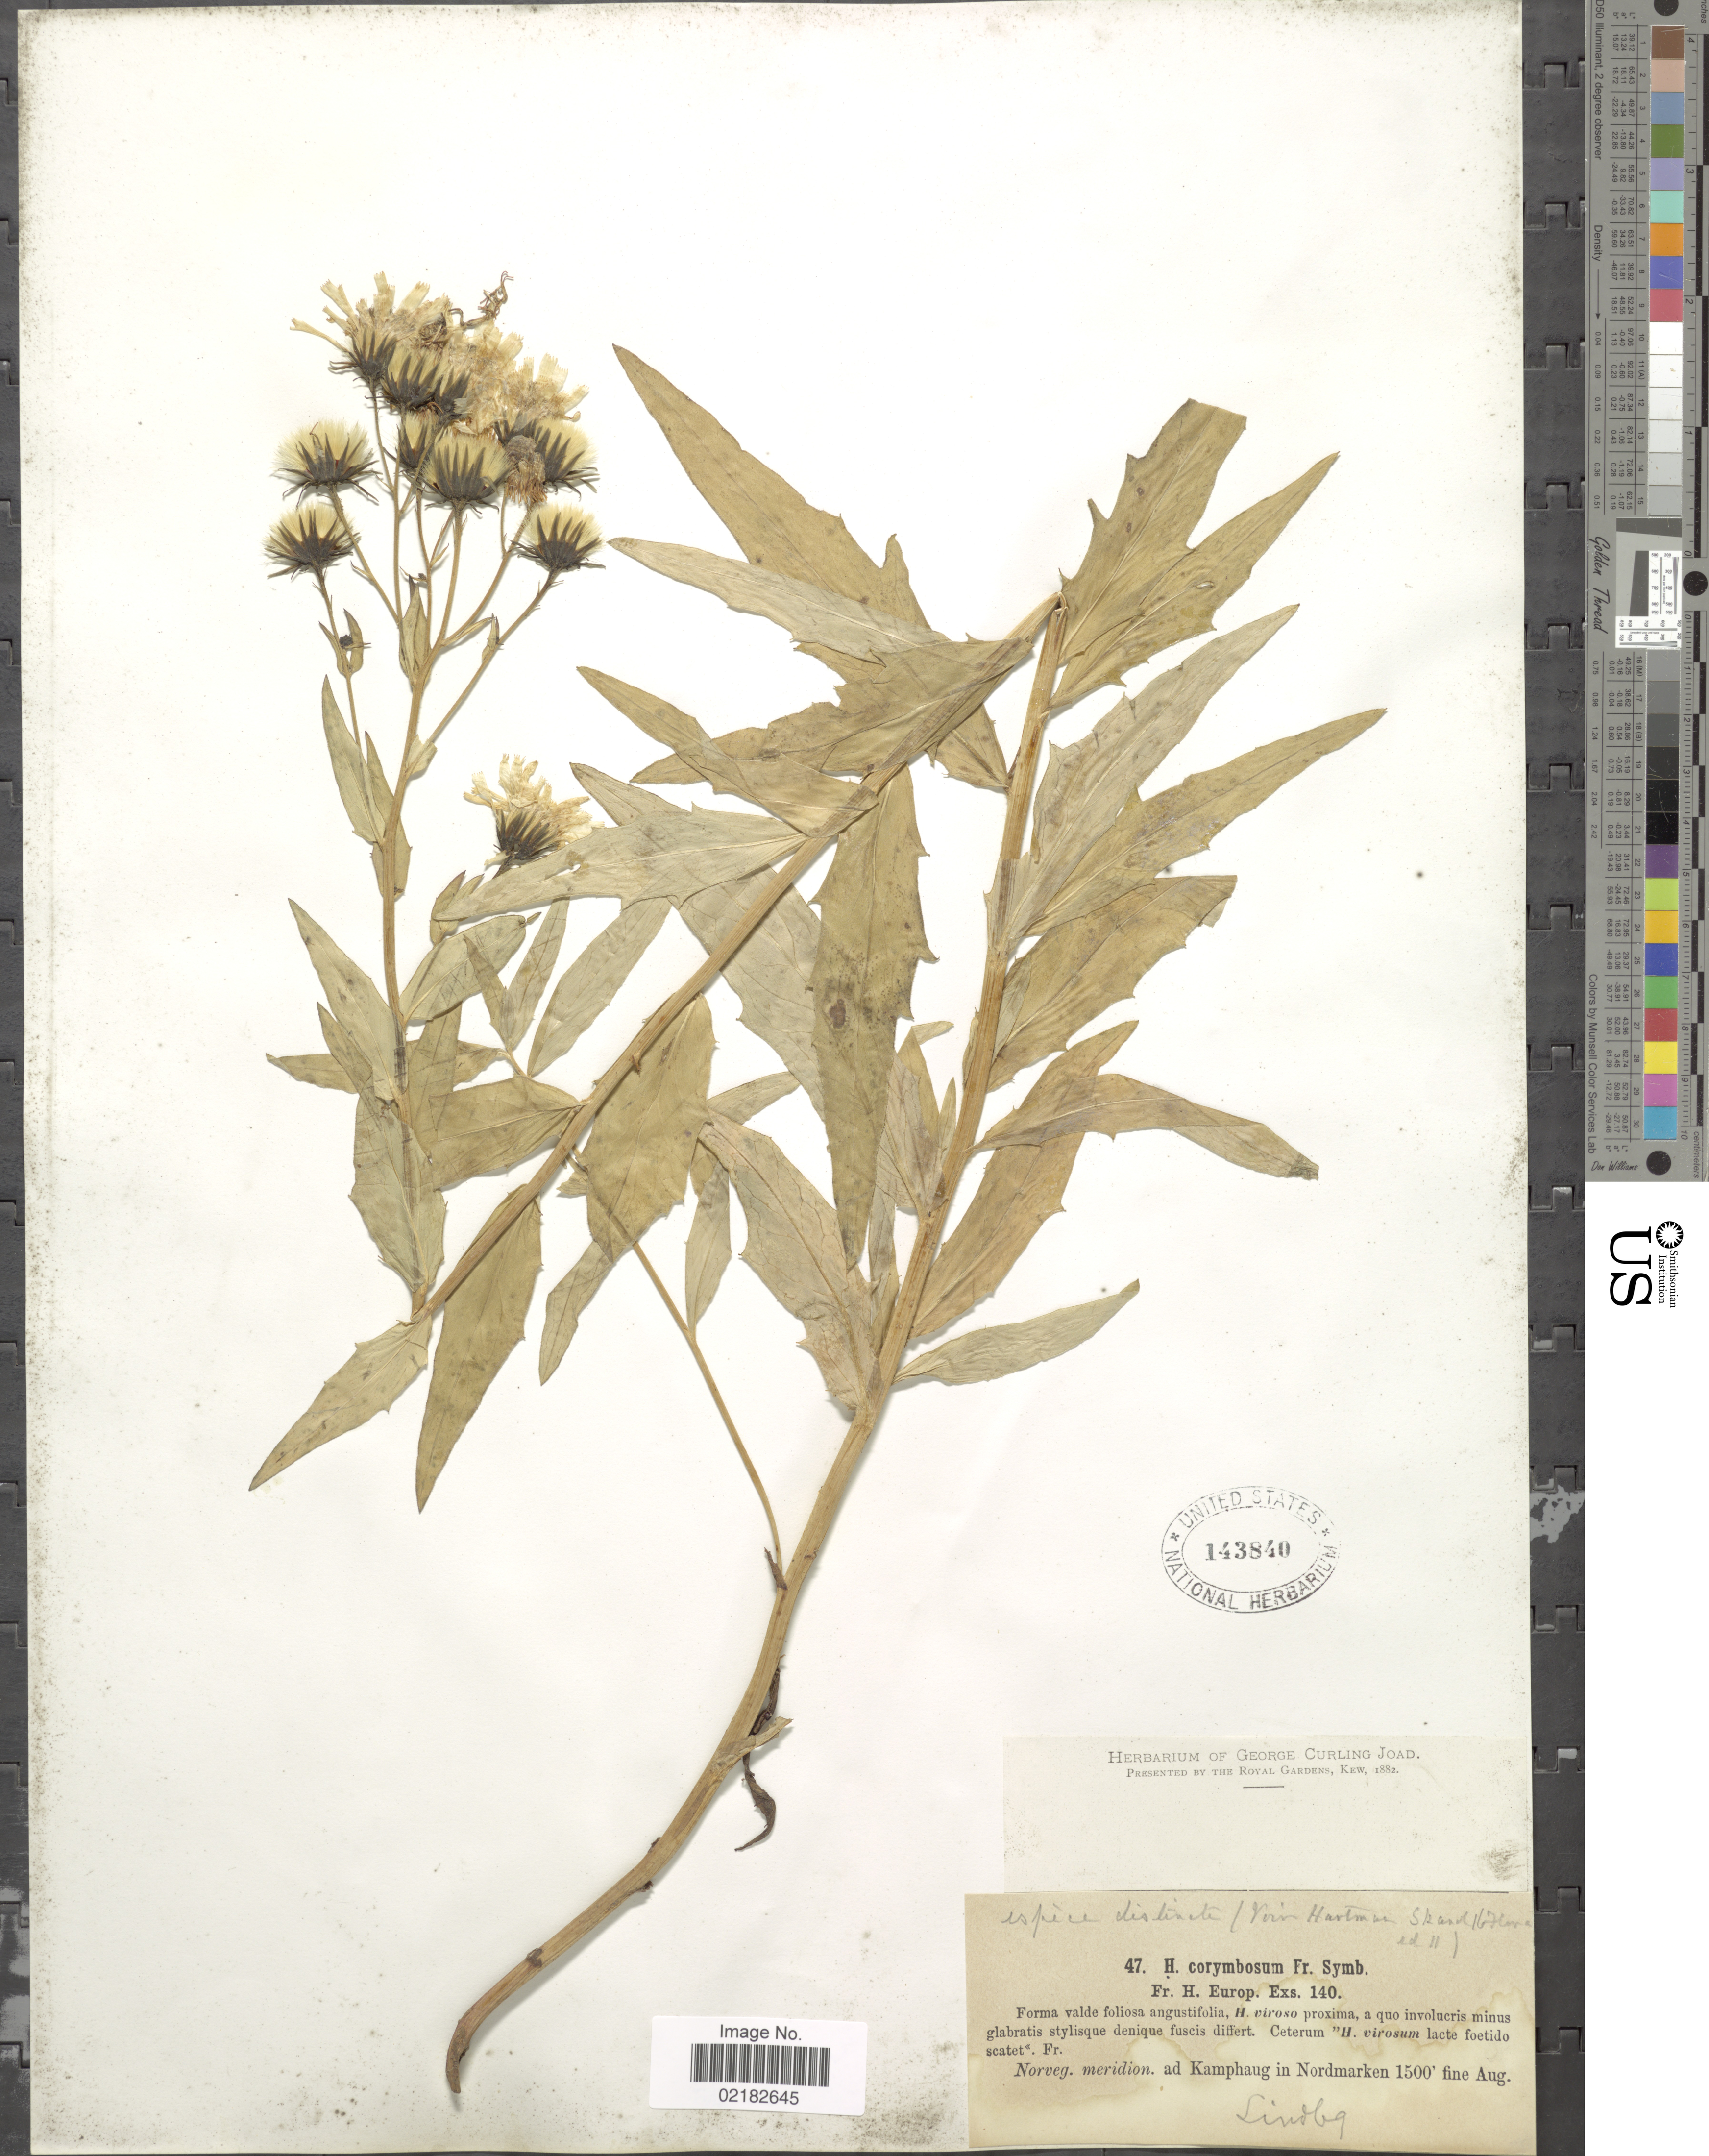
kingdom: Plantae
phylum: Tracheophyta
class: Magnoliopsida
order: Asterales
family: Asteraceae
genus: Hieracium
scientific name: Hieracium inuloides subsp. tridentatifolium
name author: (Zahn) Zahn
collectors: ex herb. George Curling Joad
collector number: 47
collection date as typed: fine Aug.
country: Norway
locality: Norveg. meridion ad Kamphaug in Nordmarken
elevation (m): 457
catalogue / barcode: US 143840